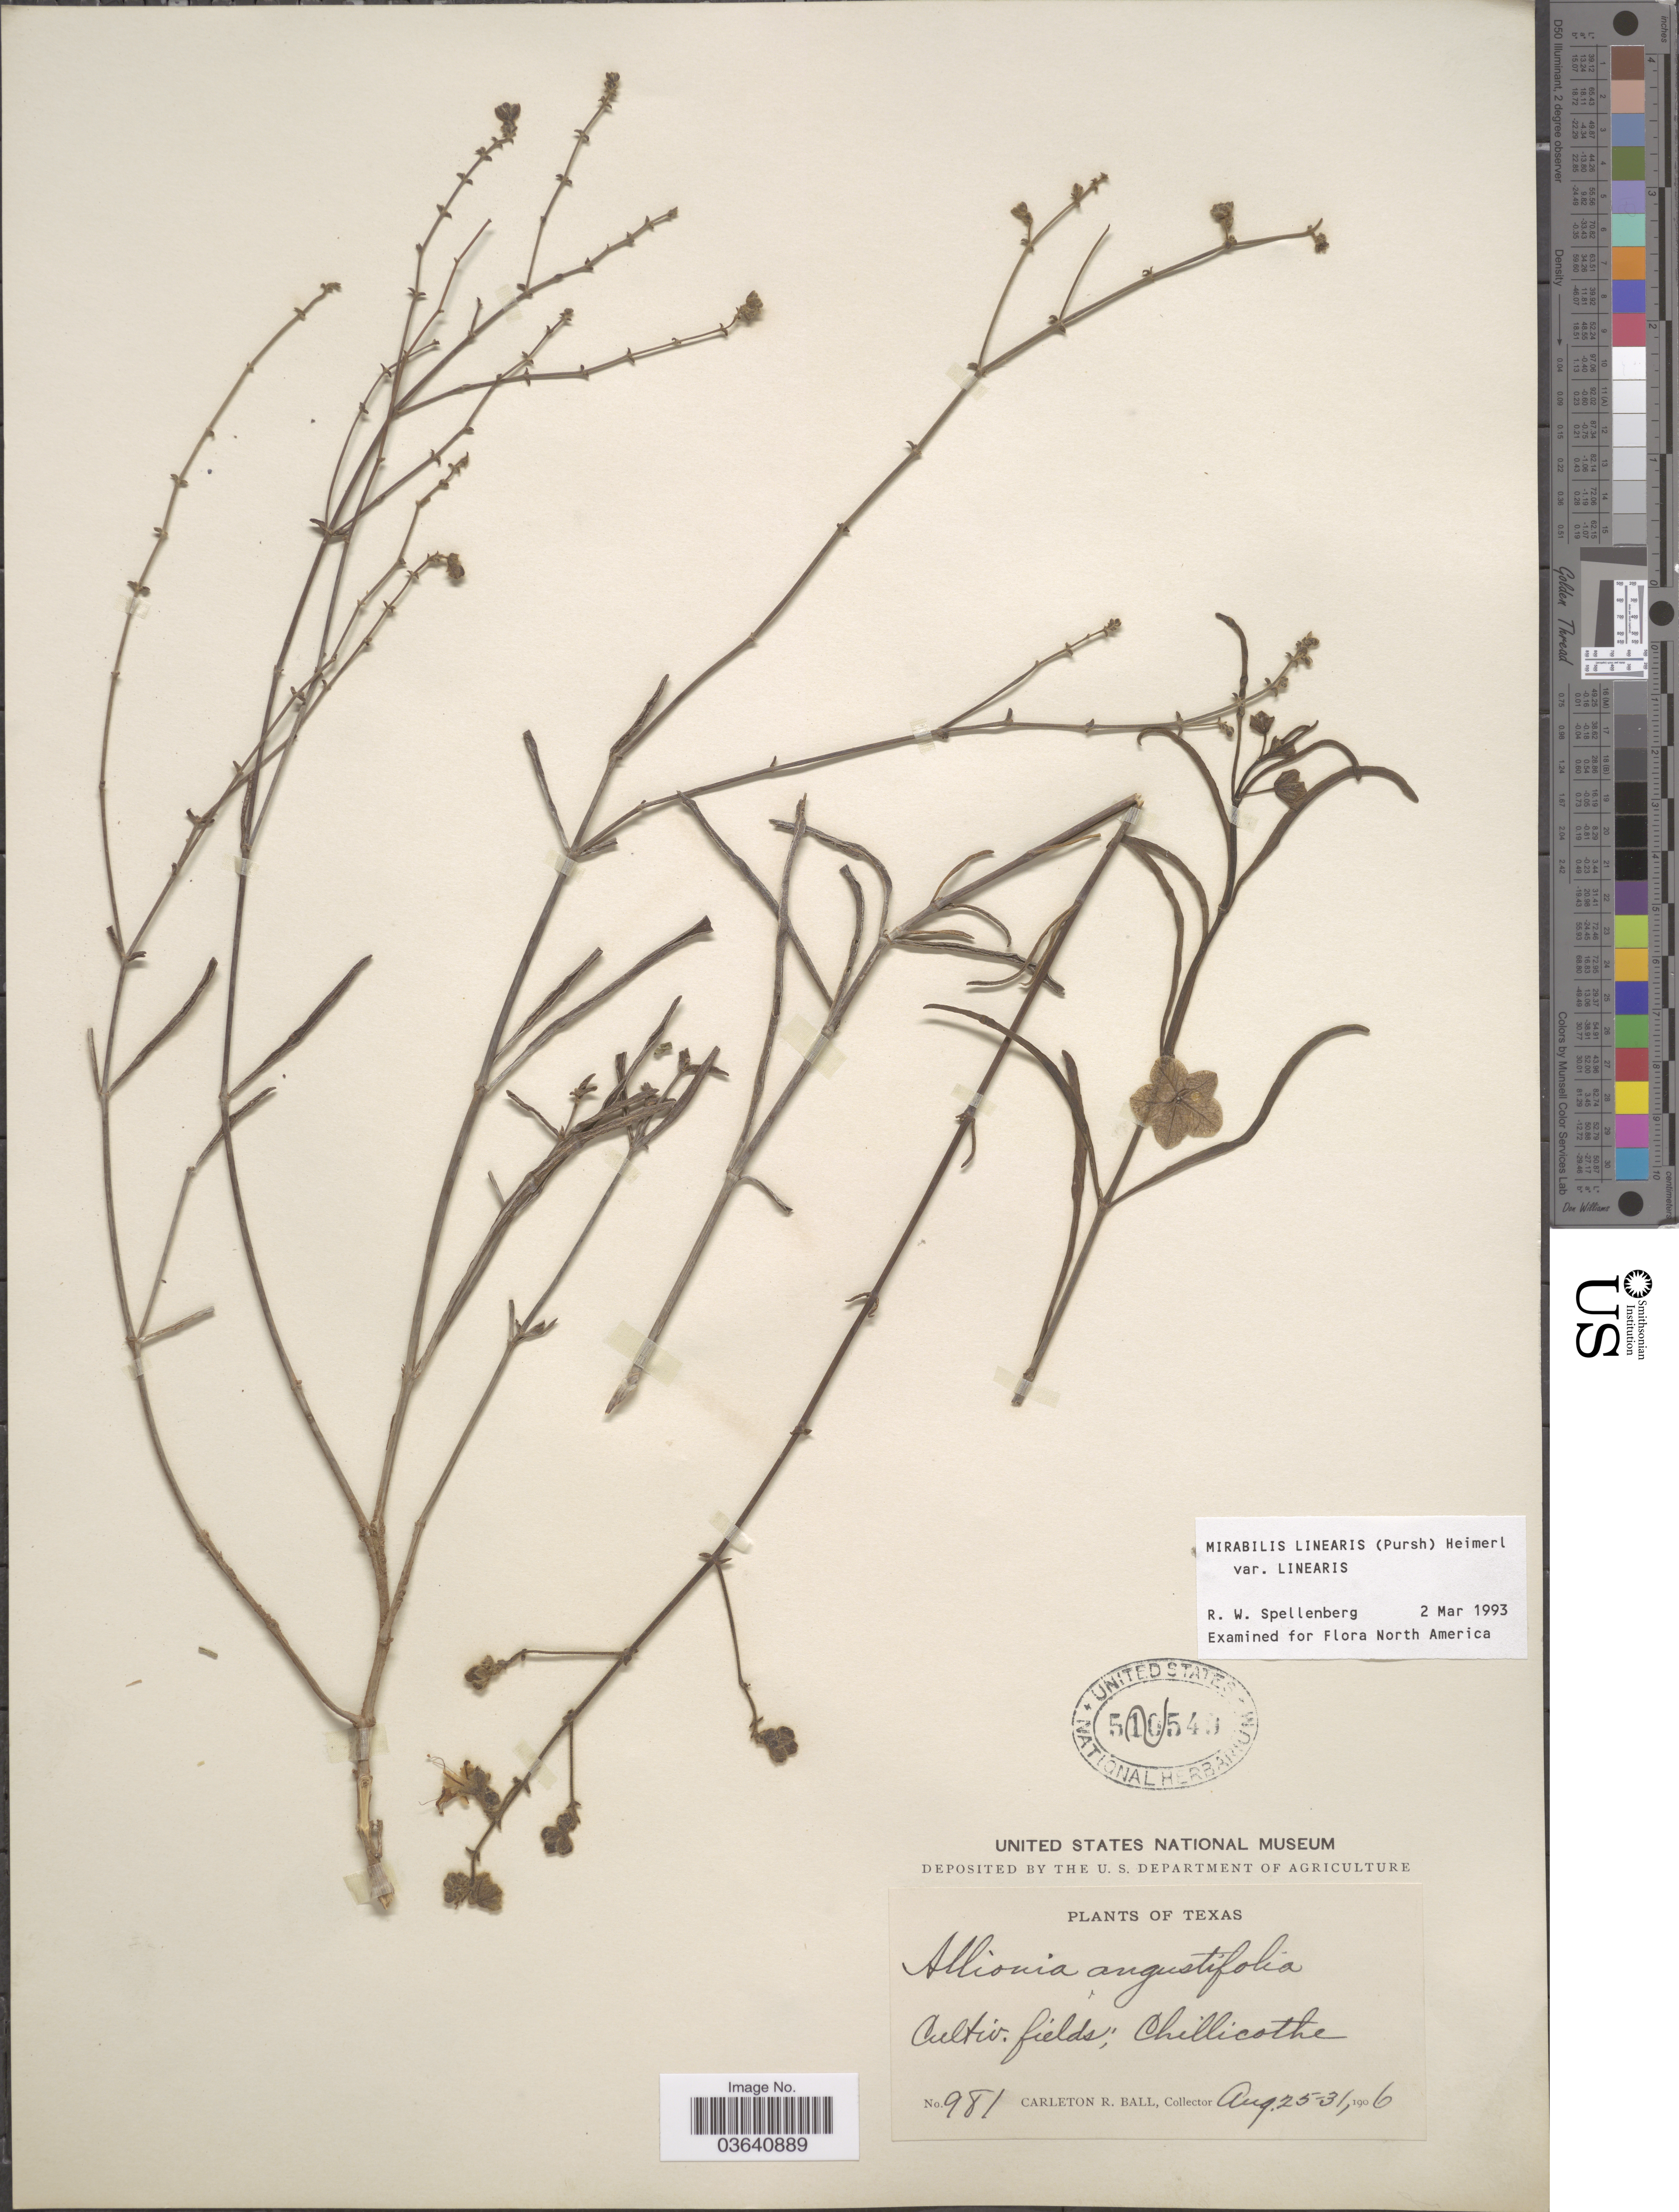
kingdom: Plantae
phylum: Tracheophyta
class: Magnoliopsida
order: Caryophyllales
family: Nyctaginaceae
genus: Mirabilis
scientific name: Mirabilis linearis var. linearis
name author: (Pursh) Heimerl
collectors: C. R. Ball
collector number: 981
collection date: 1906-08-25/1906-08-31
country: United States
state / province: Texas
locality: Chillicothe.